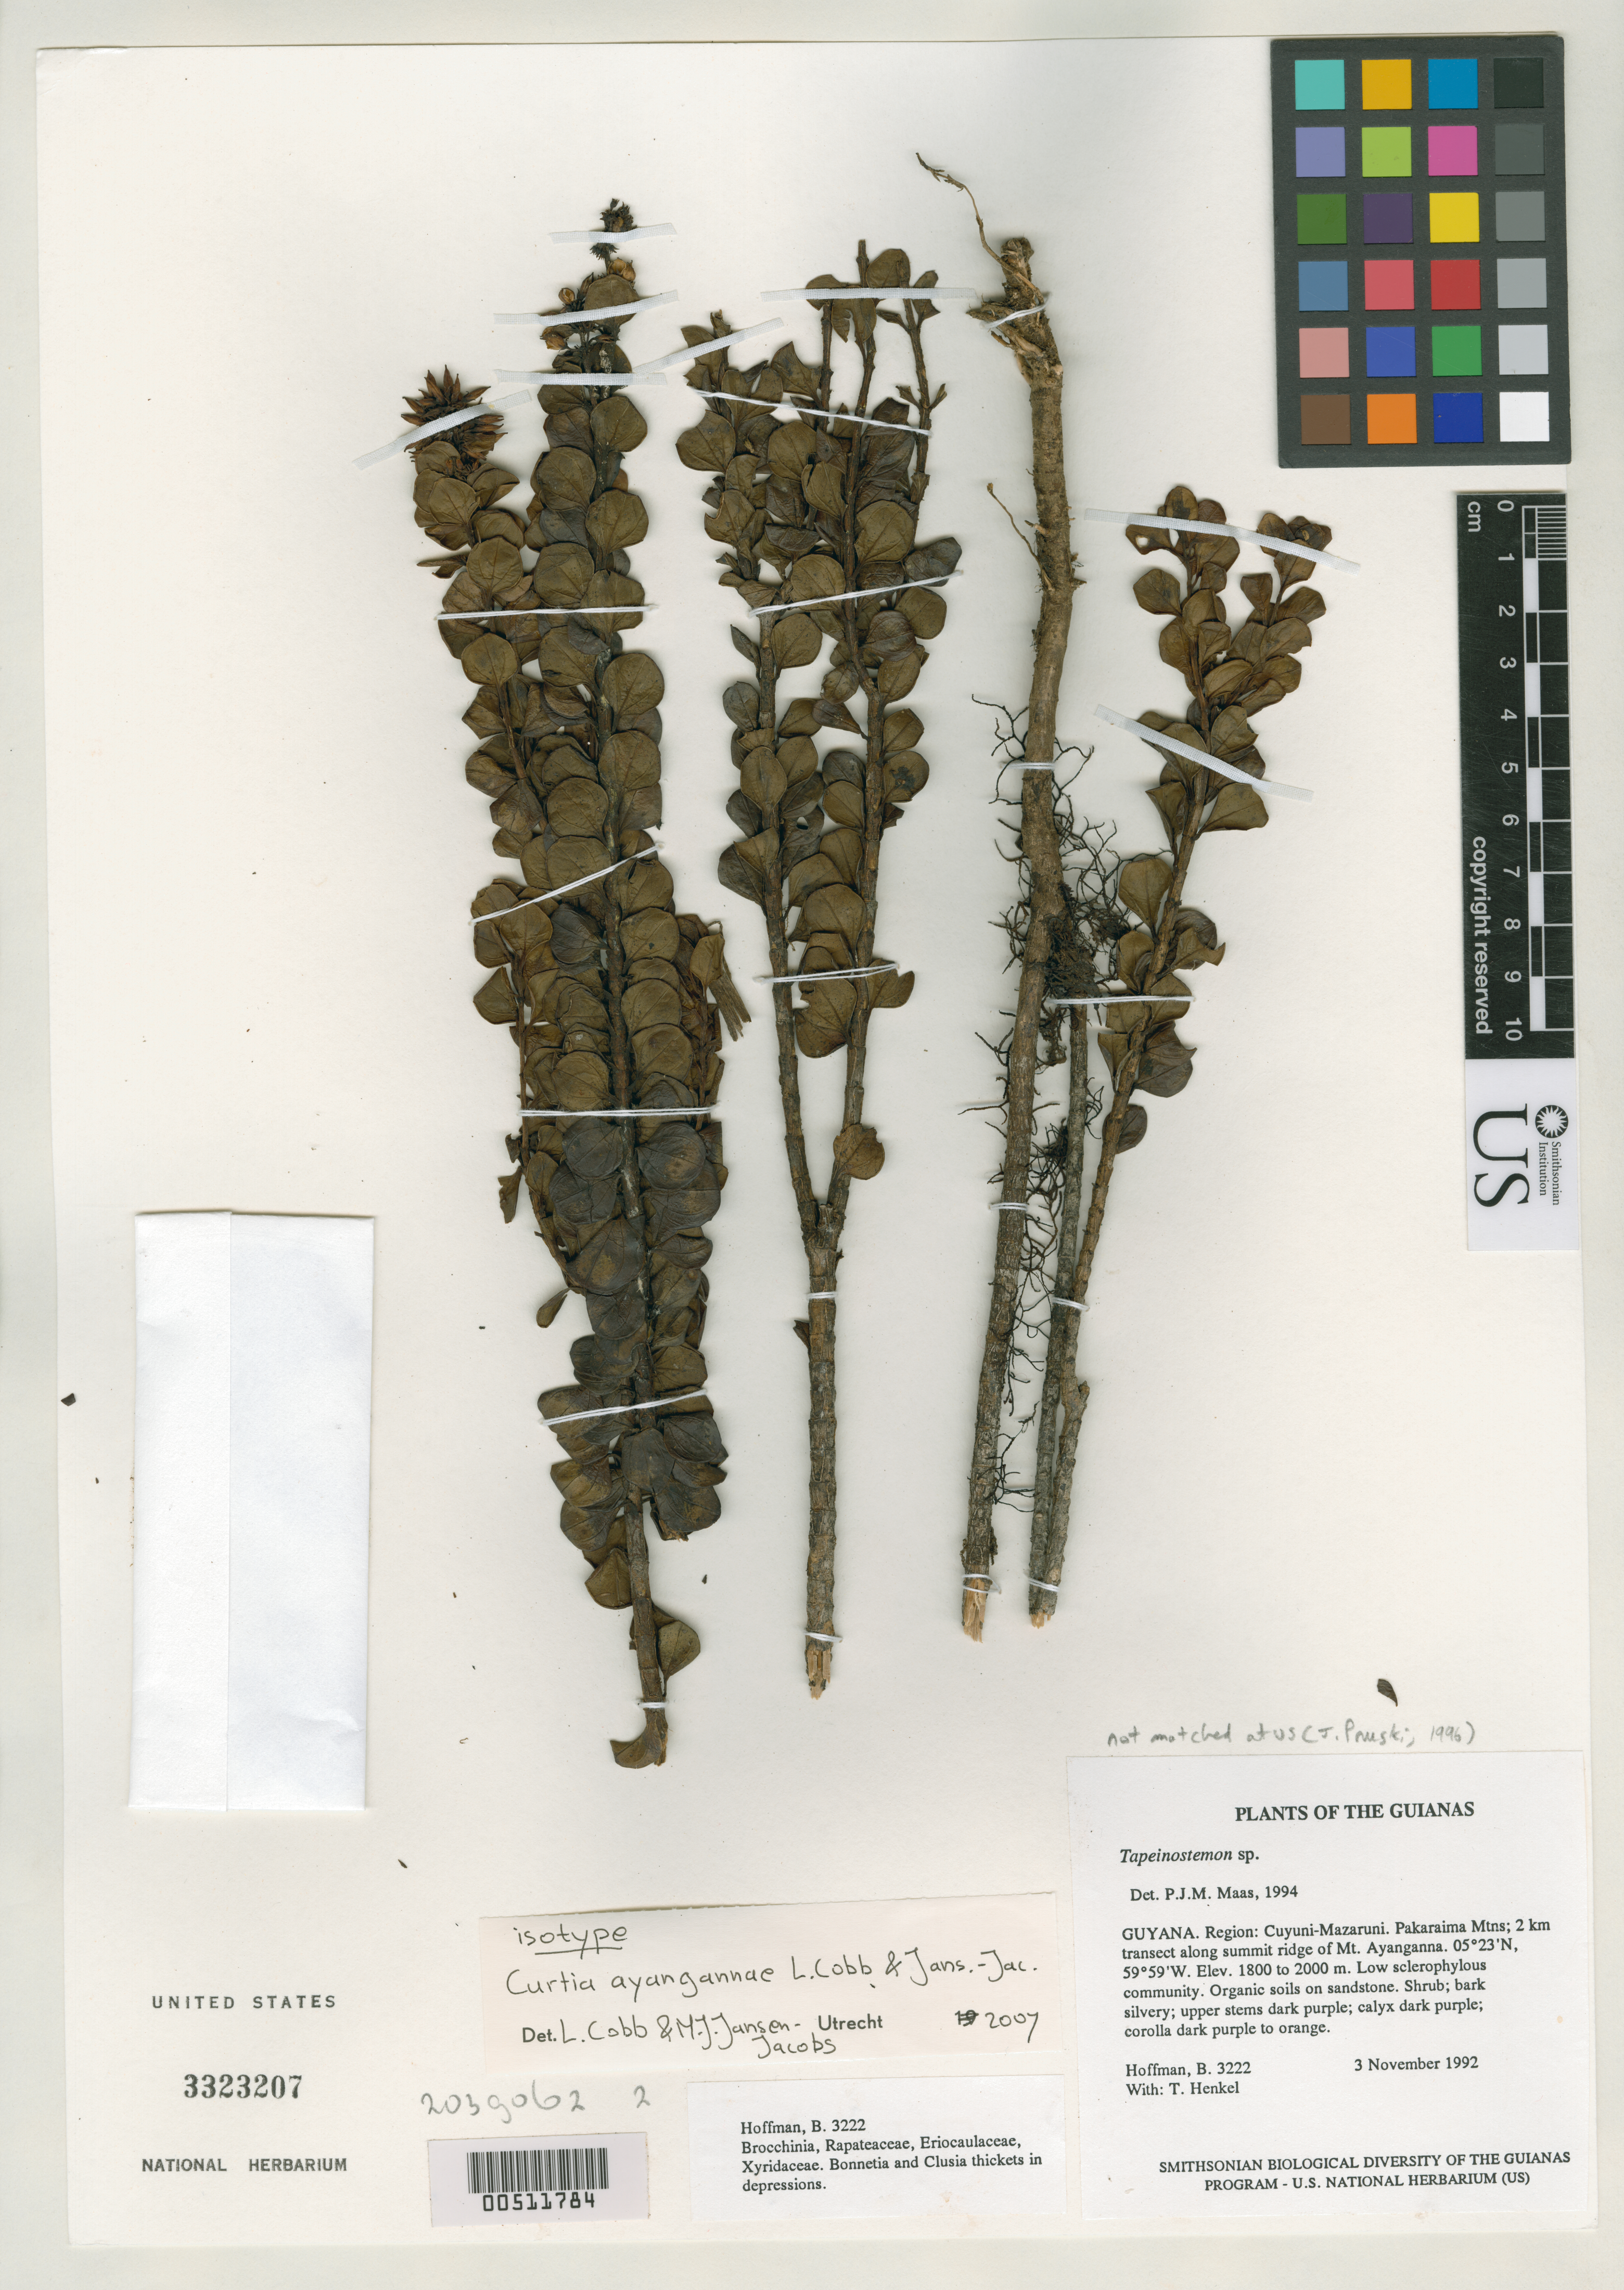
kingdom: Plantae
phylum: Tracheophyta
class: Magnoliopsida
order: Gentianales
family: Gentianaceae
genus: Curtia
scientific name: Curtia ayangannae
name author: L. Cobb & Jans.-Jac.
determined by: Cobb, L.; Jansen-Jacobs, M. J.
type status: Isotype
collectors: B. Hoffman & T. Henkel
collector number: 3222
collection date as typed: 03 Nov 1992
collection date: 1992-11-03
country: Guyana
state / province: Cuyuni-Mazaruni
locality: Region: Cuyuni-Mazaruni. Pakaraima Mtns.; 2 km transect along summit ridge of Mt. Ayanganna.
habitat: Low sclerophyllous community. Organic soils on sandstone.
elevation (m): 1800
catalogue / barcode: US 3323207